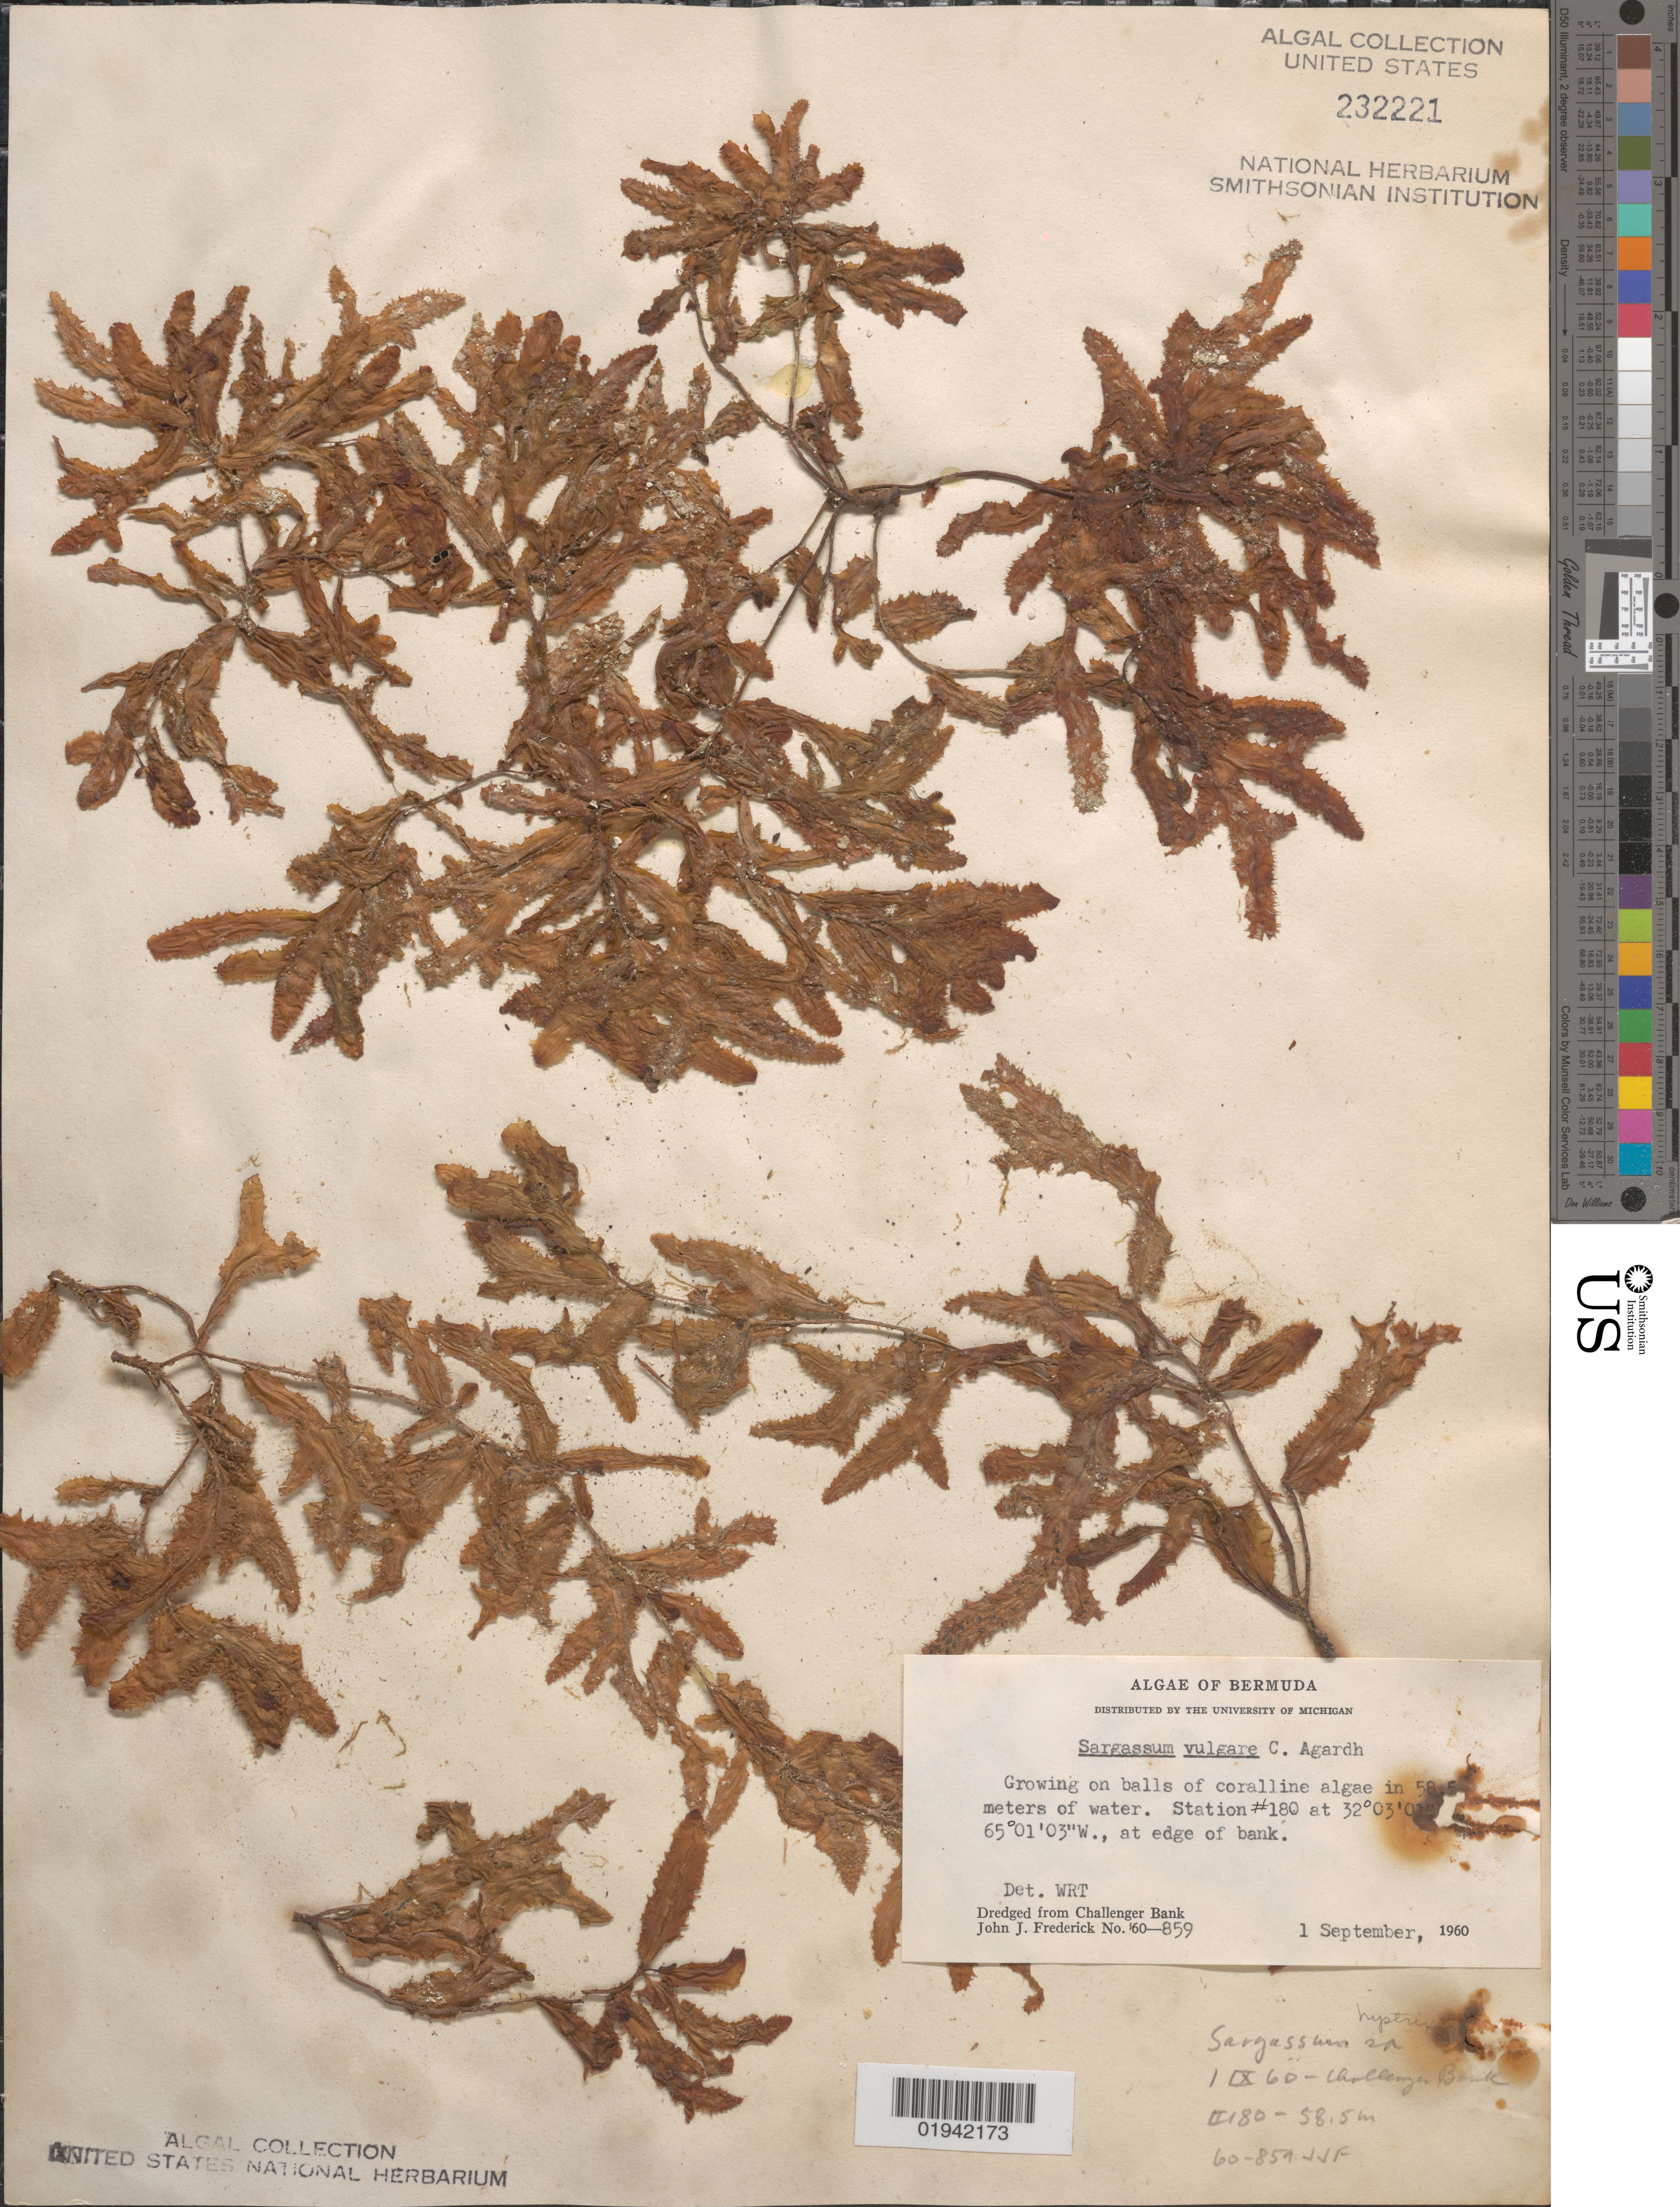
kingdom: Chromista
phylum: Ochrophyta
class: Phaeophyceae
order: Fucales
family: Sargassaceae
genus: Sargassum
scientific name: Sargassum vulgare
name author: C. Agardh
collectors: J. Frederick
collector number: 60-859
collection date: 1960-09-01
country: Bermuda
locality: Station #180, at edge of bank. Dredged from Challenger Bank.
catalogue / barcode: US 232221